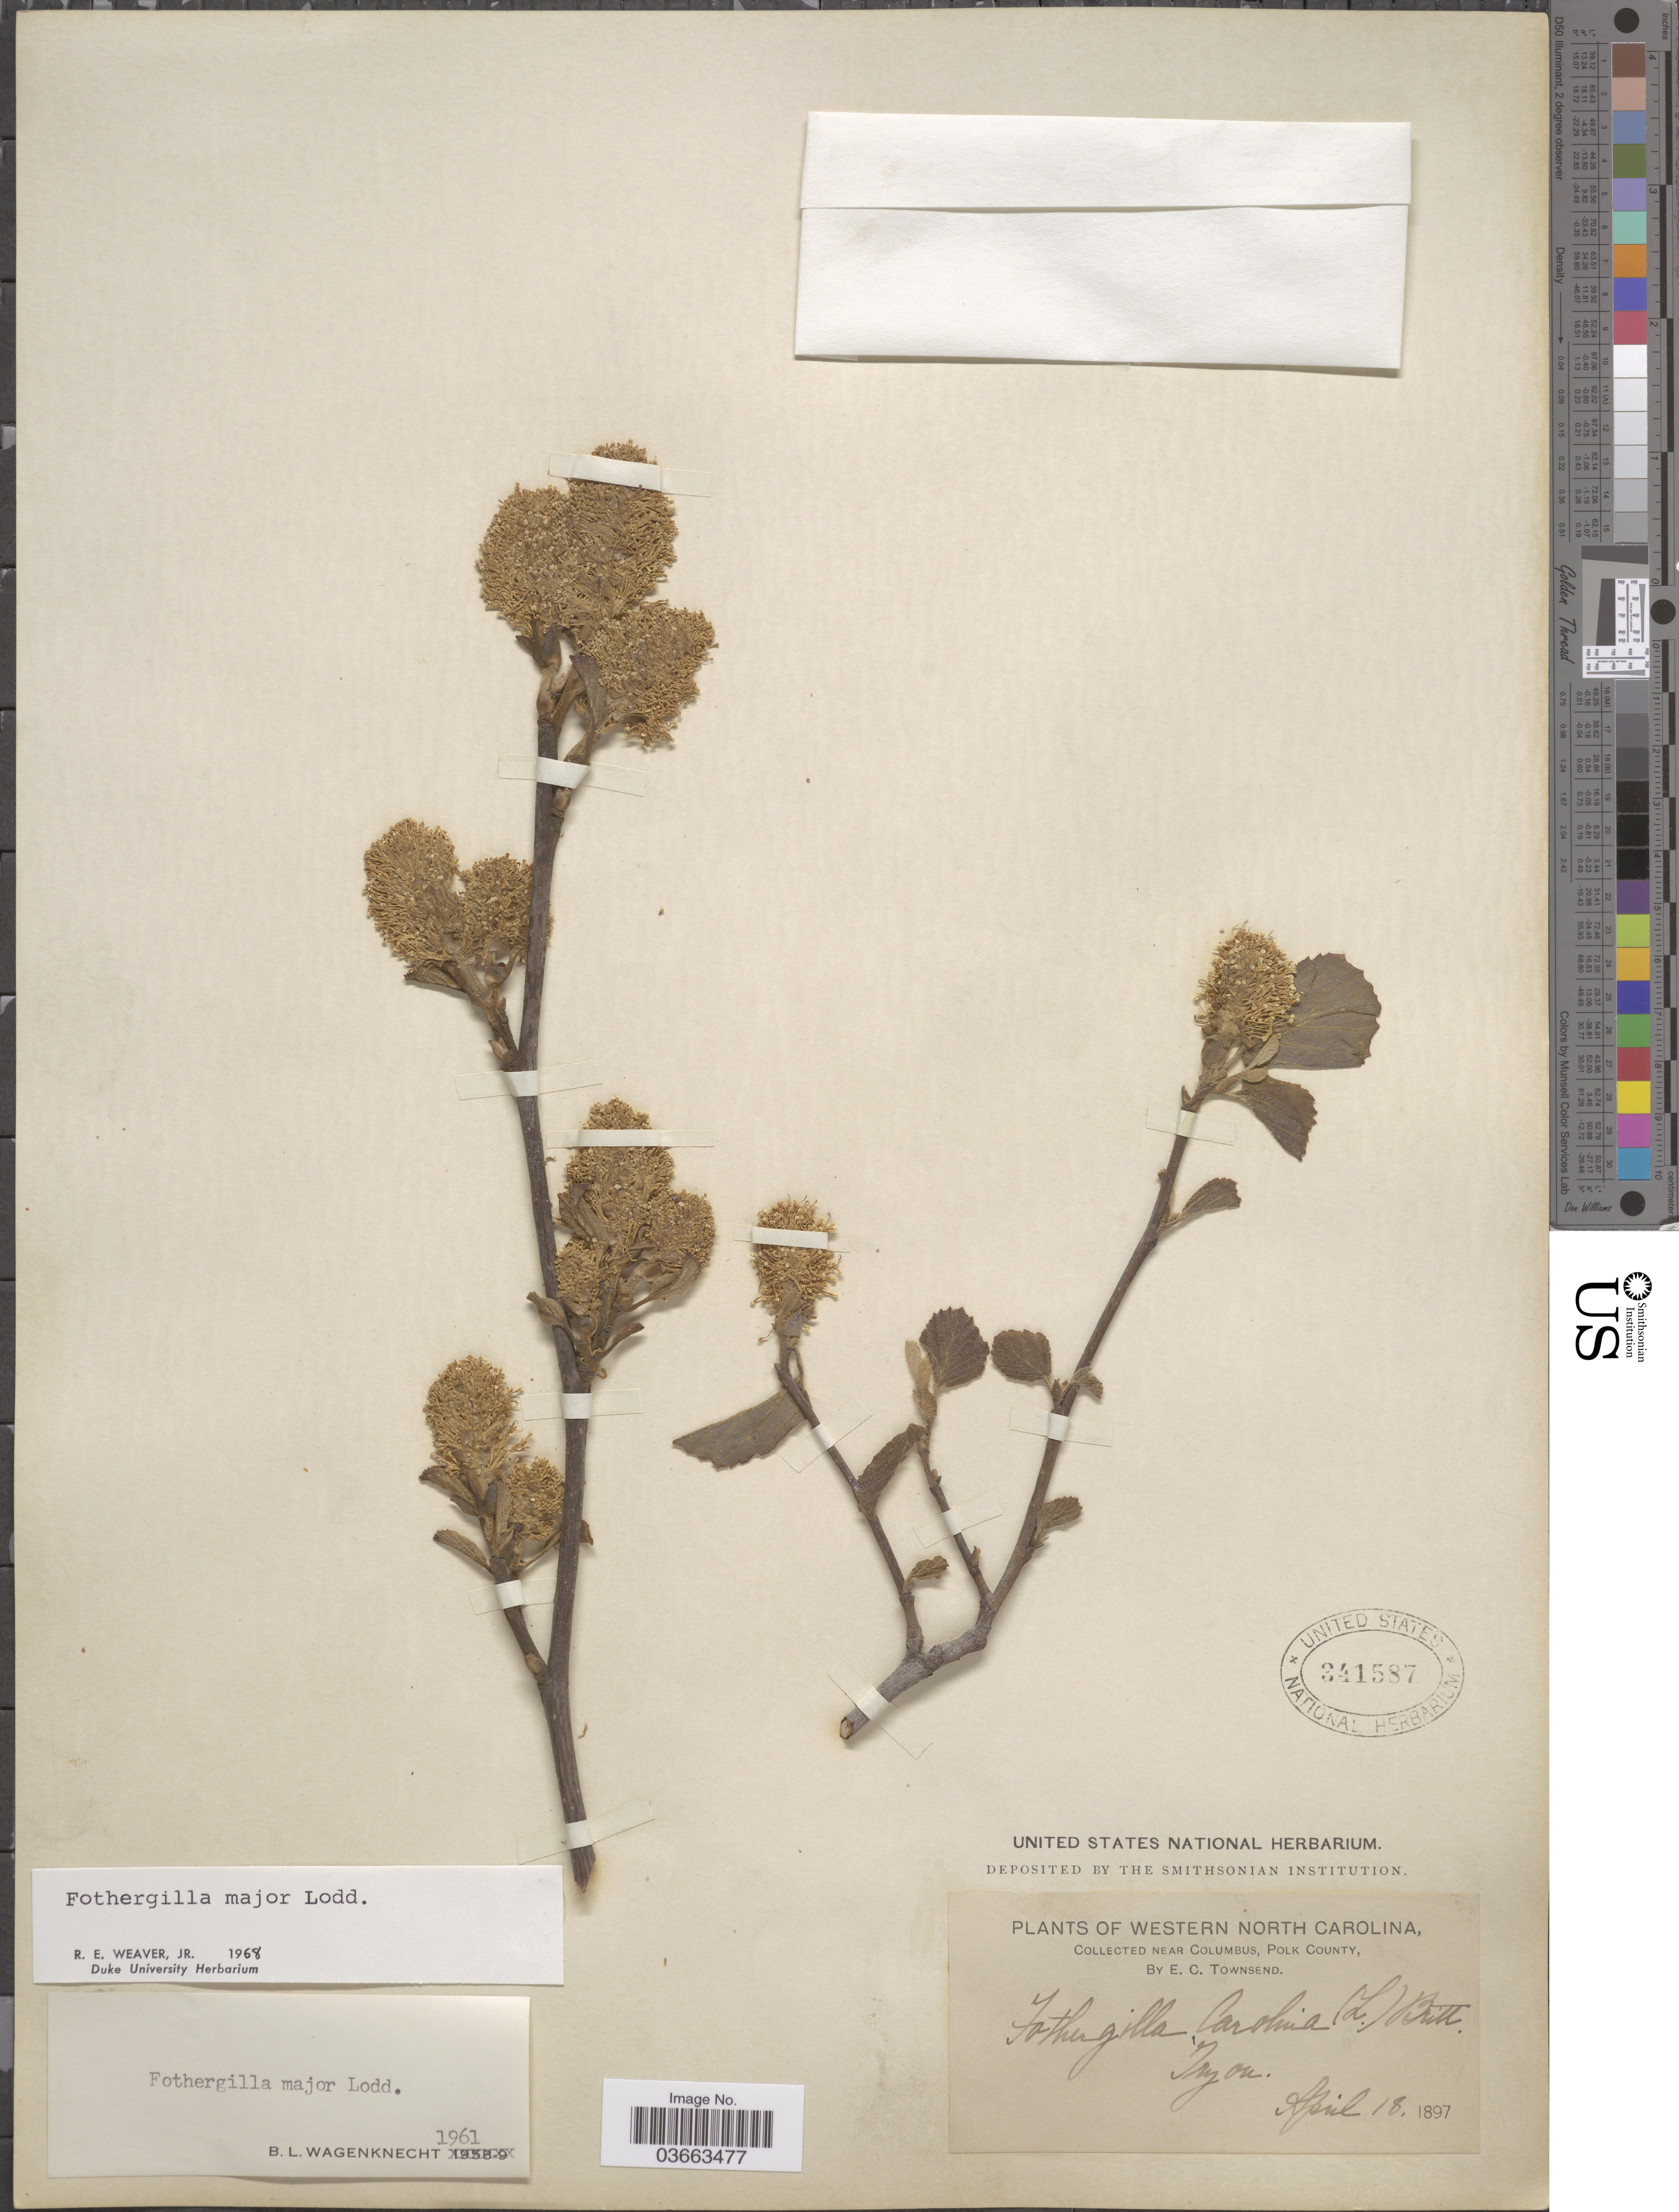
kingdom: Plantae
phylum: Tracheophyta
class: Magnoliopsida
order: Saxifragales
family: Hamamelidaceae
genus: Fothergilla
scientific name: Fothergilla major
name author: Lodd.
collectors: E. C. Townsend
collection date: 1897-04-18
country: United States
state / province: North Carolina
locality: Western North Carolina. Near Columbus, Polk County. Tryon.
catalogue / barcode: US 341587